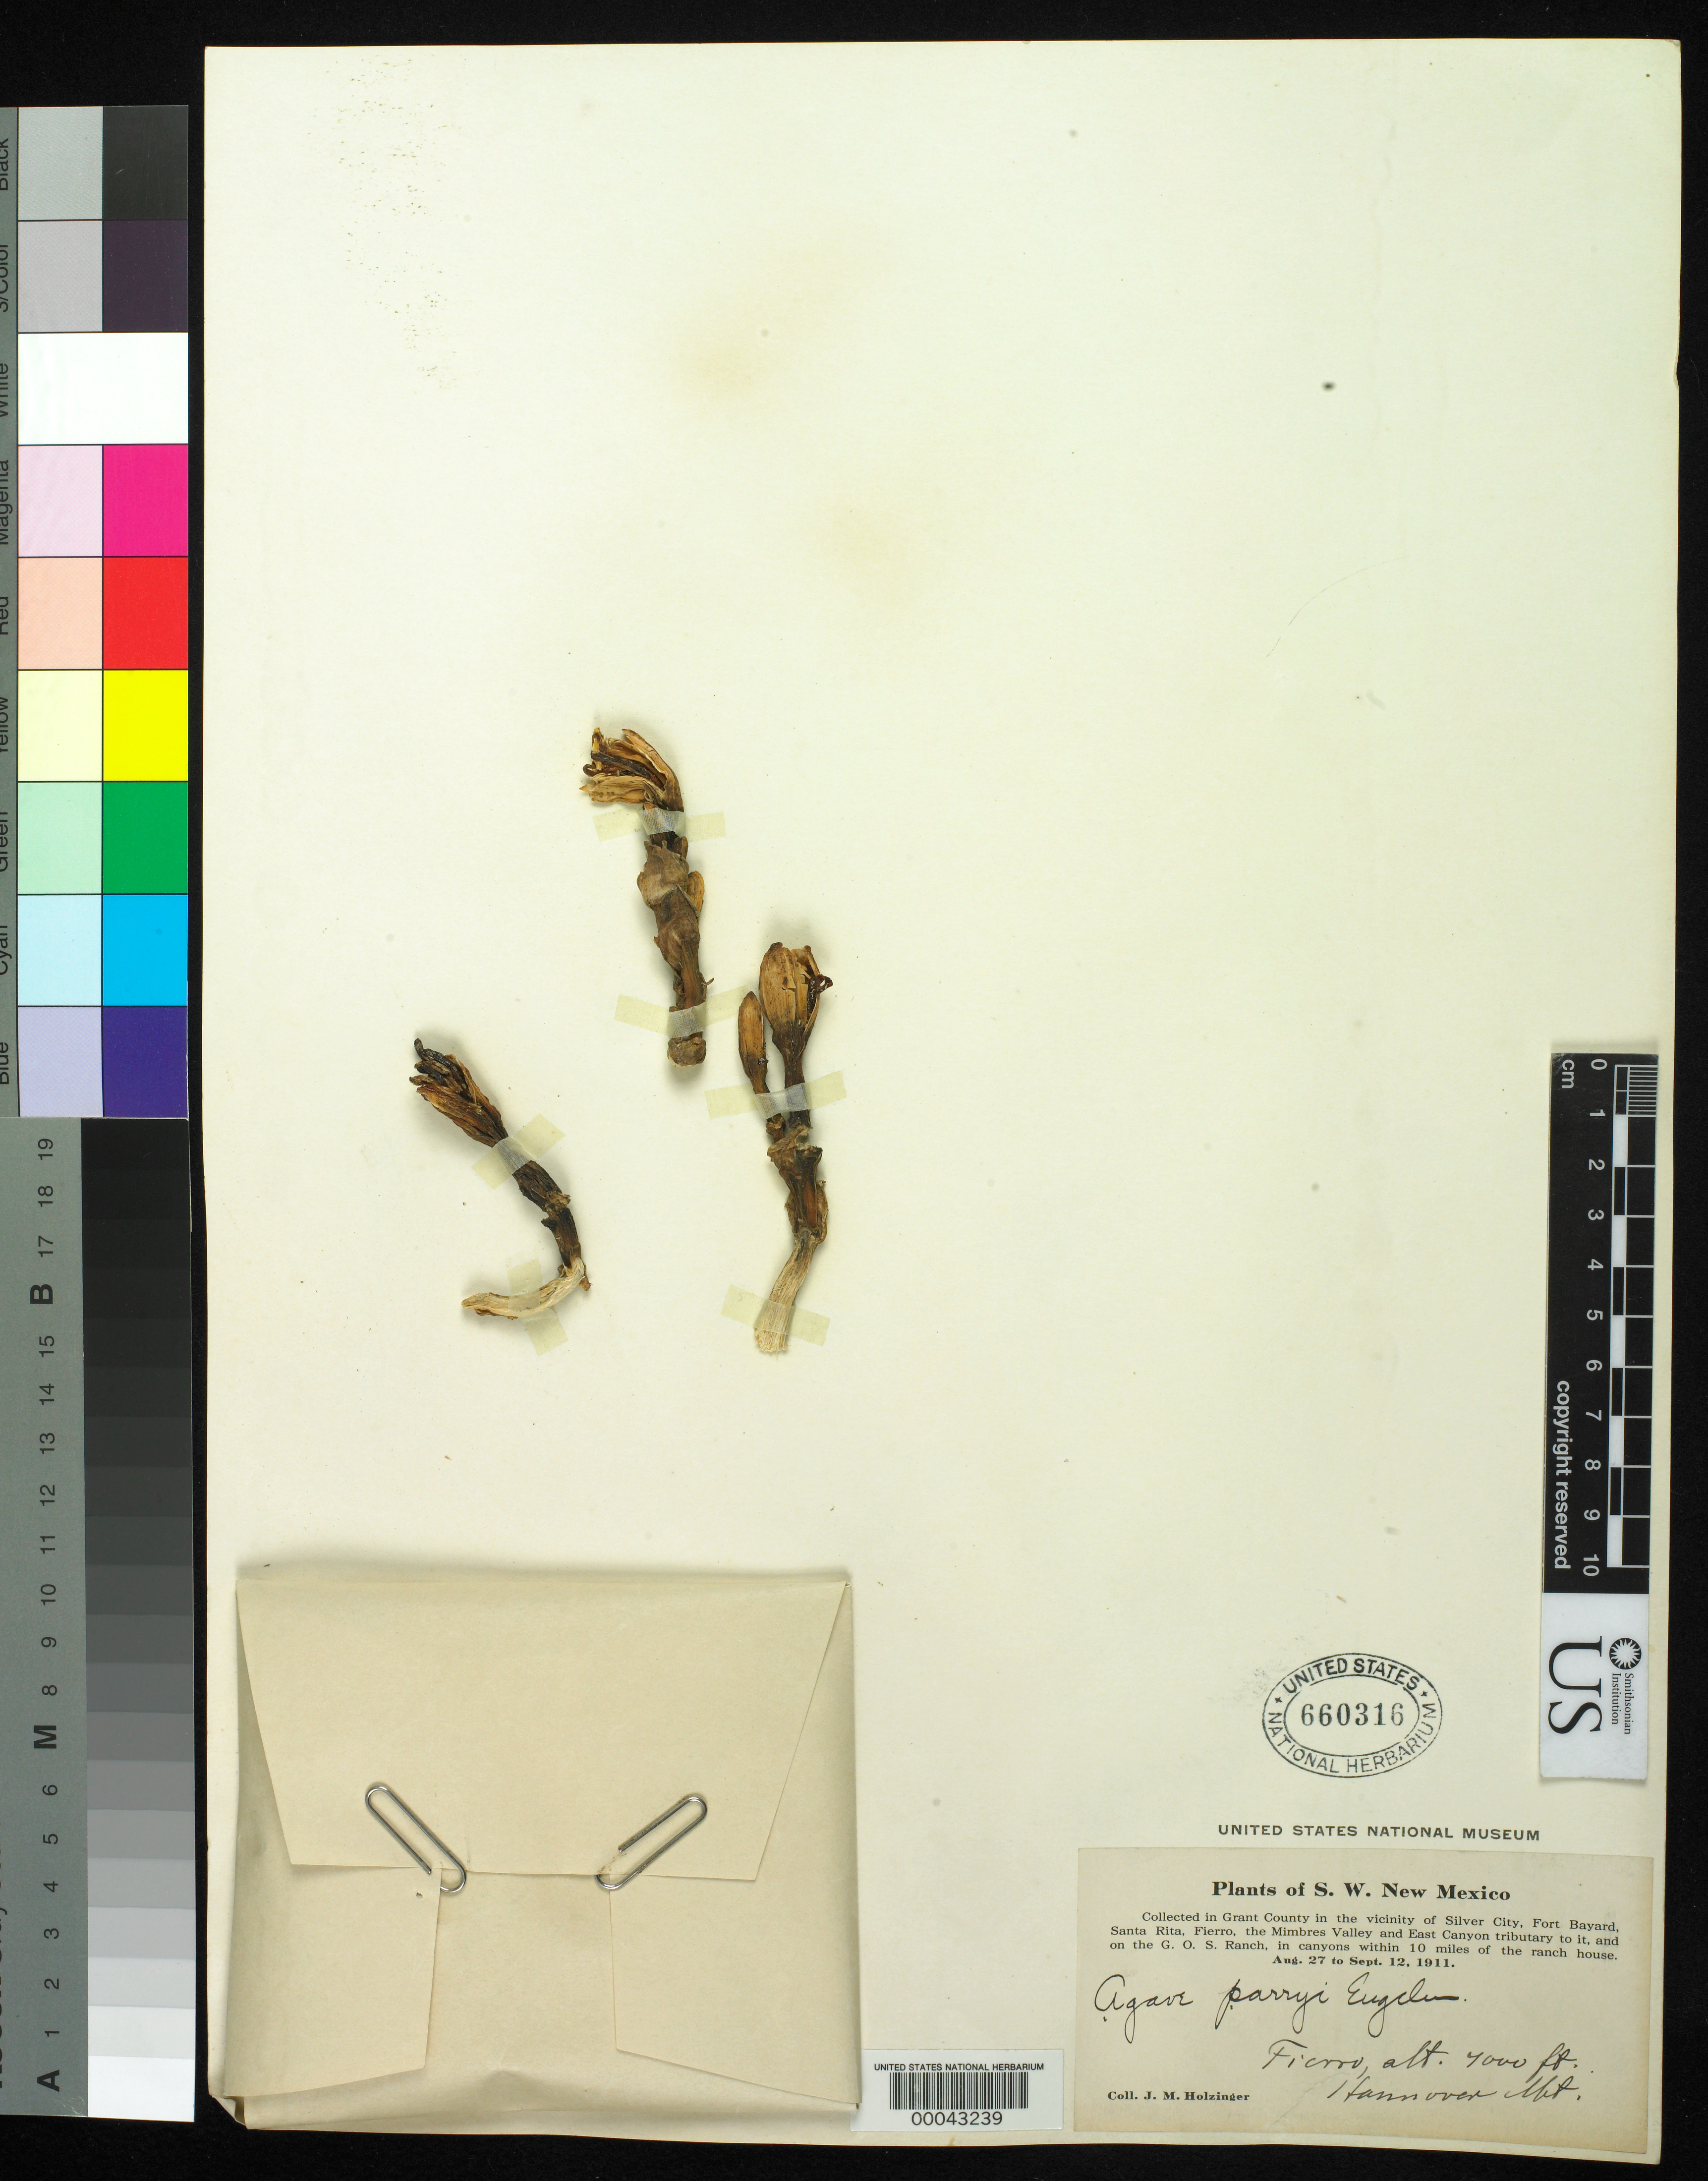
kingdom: Plantae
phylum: Tracheophyta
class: Liliopsida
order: Asparagales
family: Asparagaceae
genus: Agave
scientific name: Agave parryi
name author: Engelm.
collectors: J. M. Holzinger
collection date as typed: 27 Aug 1911 to 12 Sep 1911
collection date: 1911-08-27/1911-09-12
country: United States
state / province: New Mexico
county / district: Grant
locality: Fierro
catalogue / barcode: US 660316